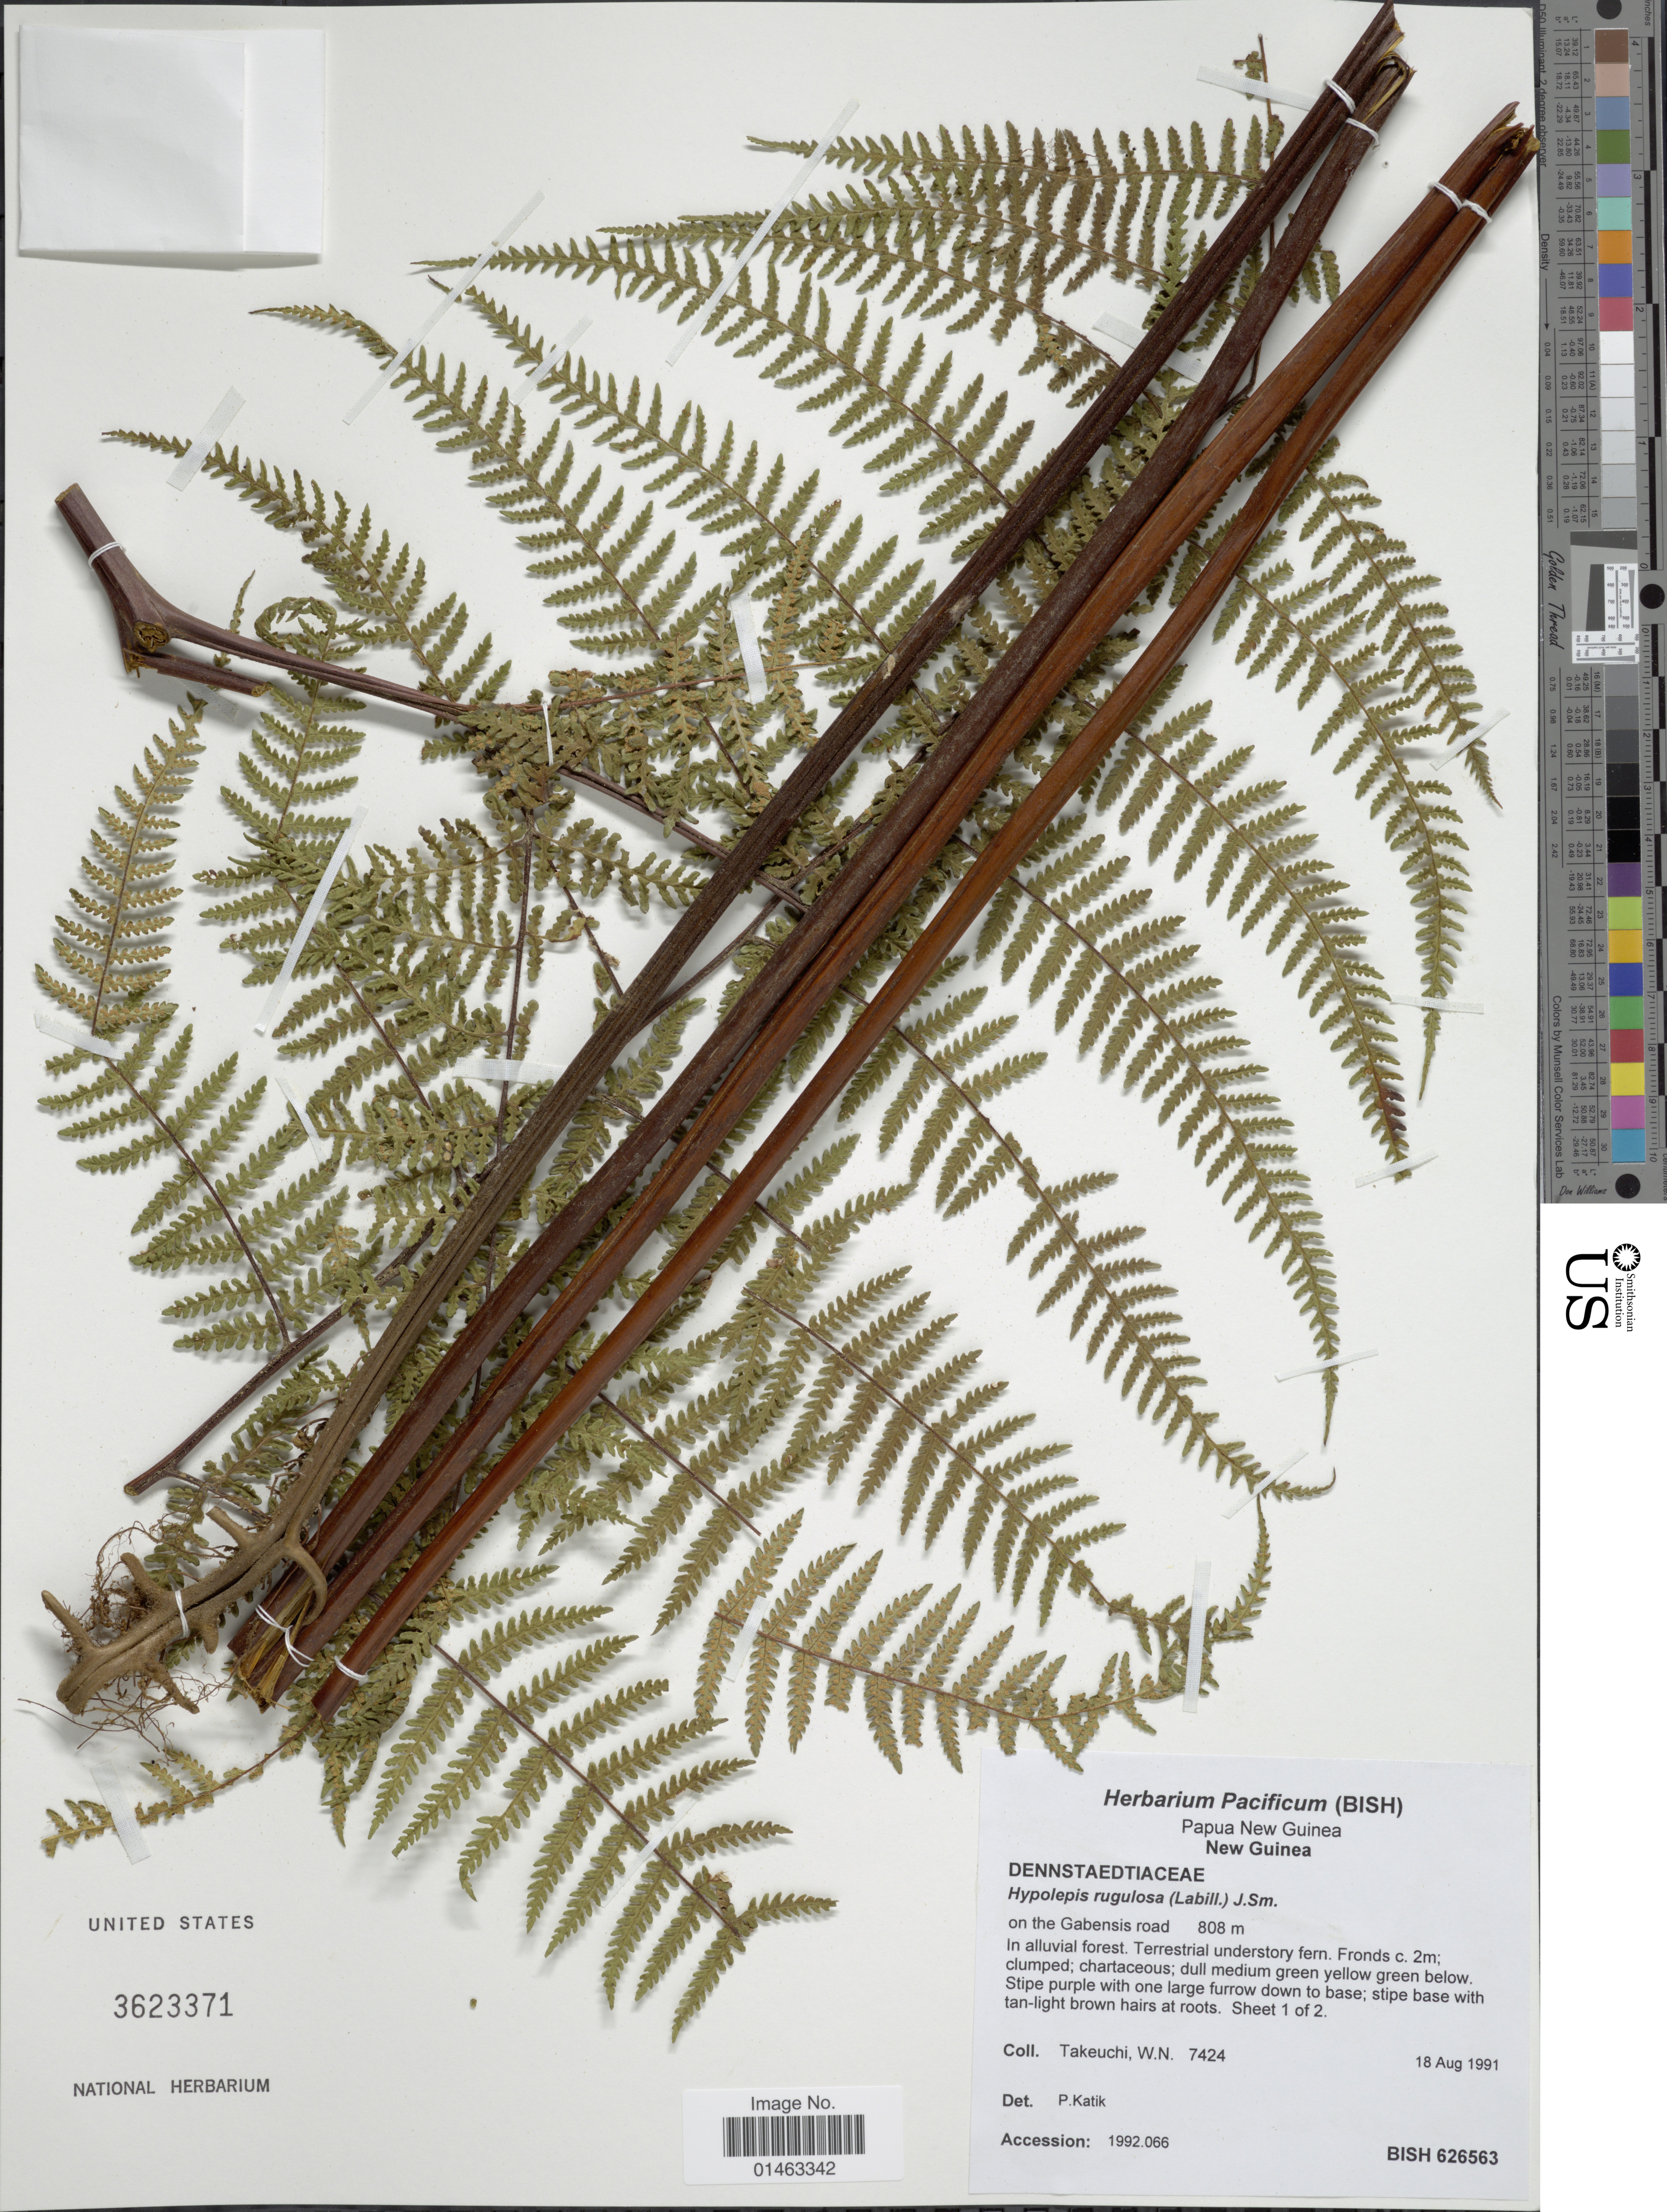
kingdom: Plantae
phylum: Tracheophyta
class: Polypodiopsida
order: Polypodiales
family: Dennstaedtiaceae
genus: Hypolepis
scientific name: Hypolepis rugosula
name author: (Labill.) J. Sm.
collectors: W. N. Takeuchi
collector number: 7424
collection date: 1991-08-18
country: Indonesia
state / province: Papua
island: New Guinea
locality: Papua New Guinea. On the Gabensis road.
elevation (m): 808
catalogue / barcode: US 36233741